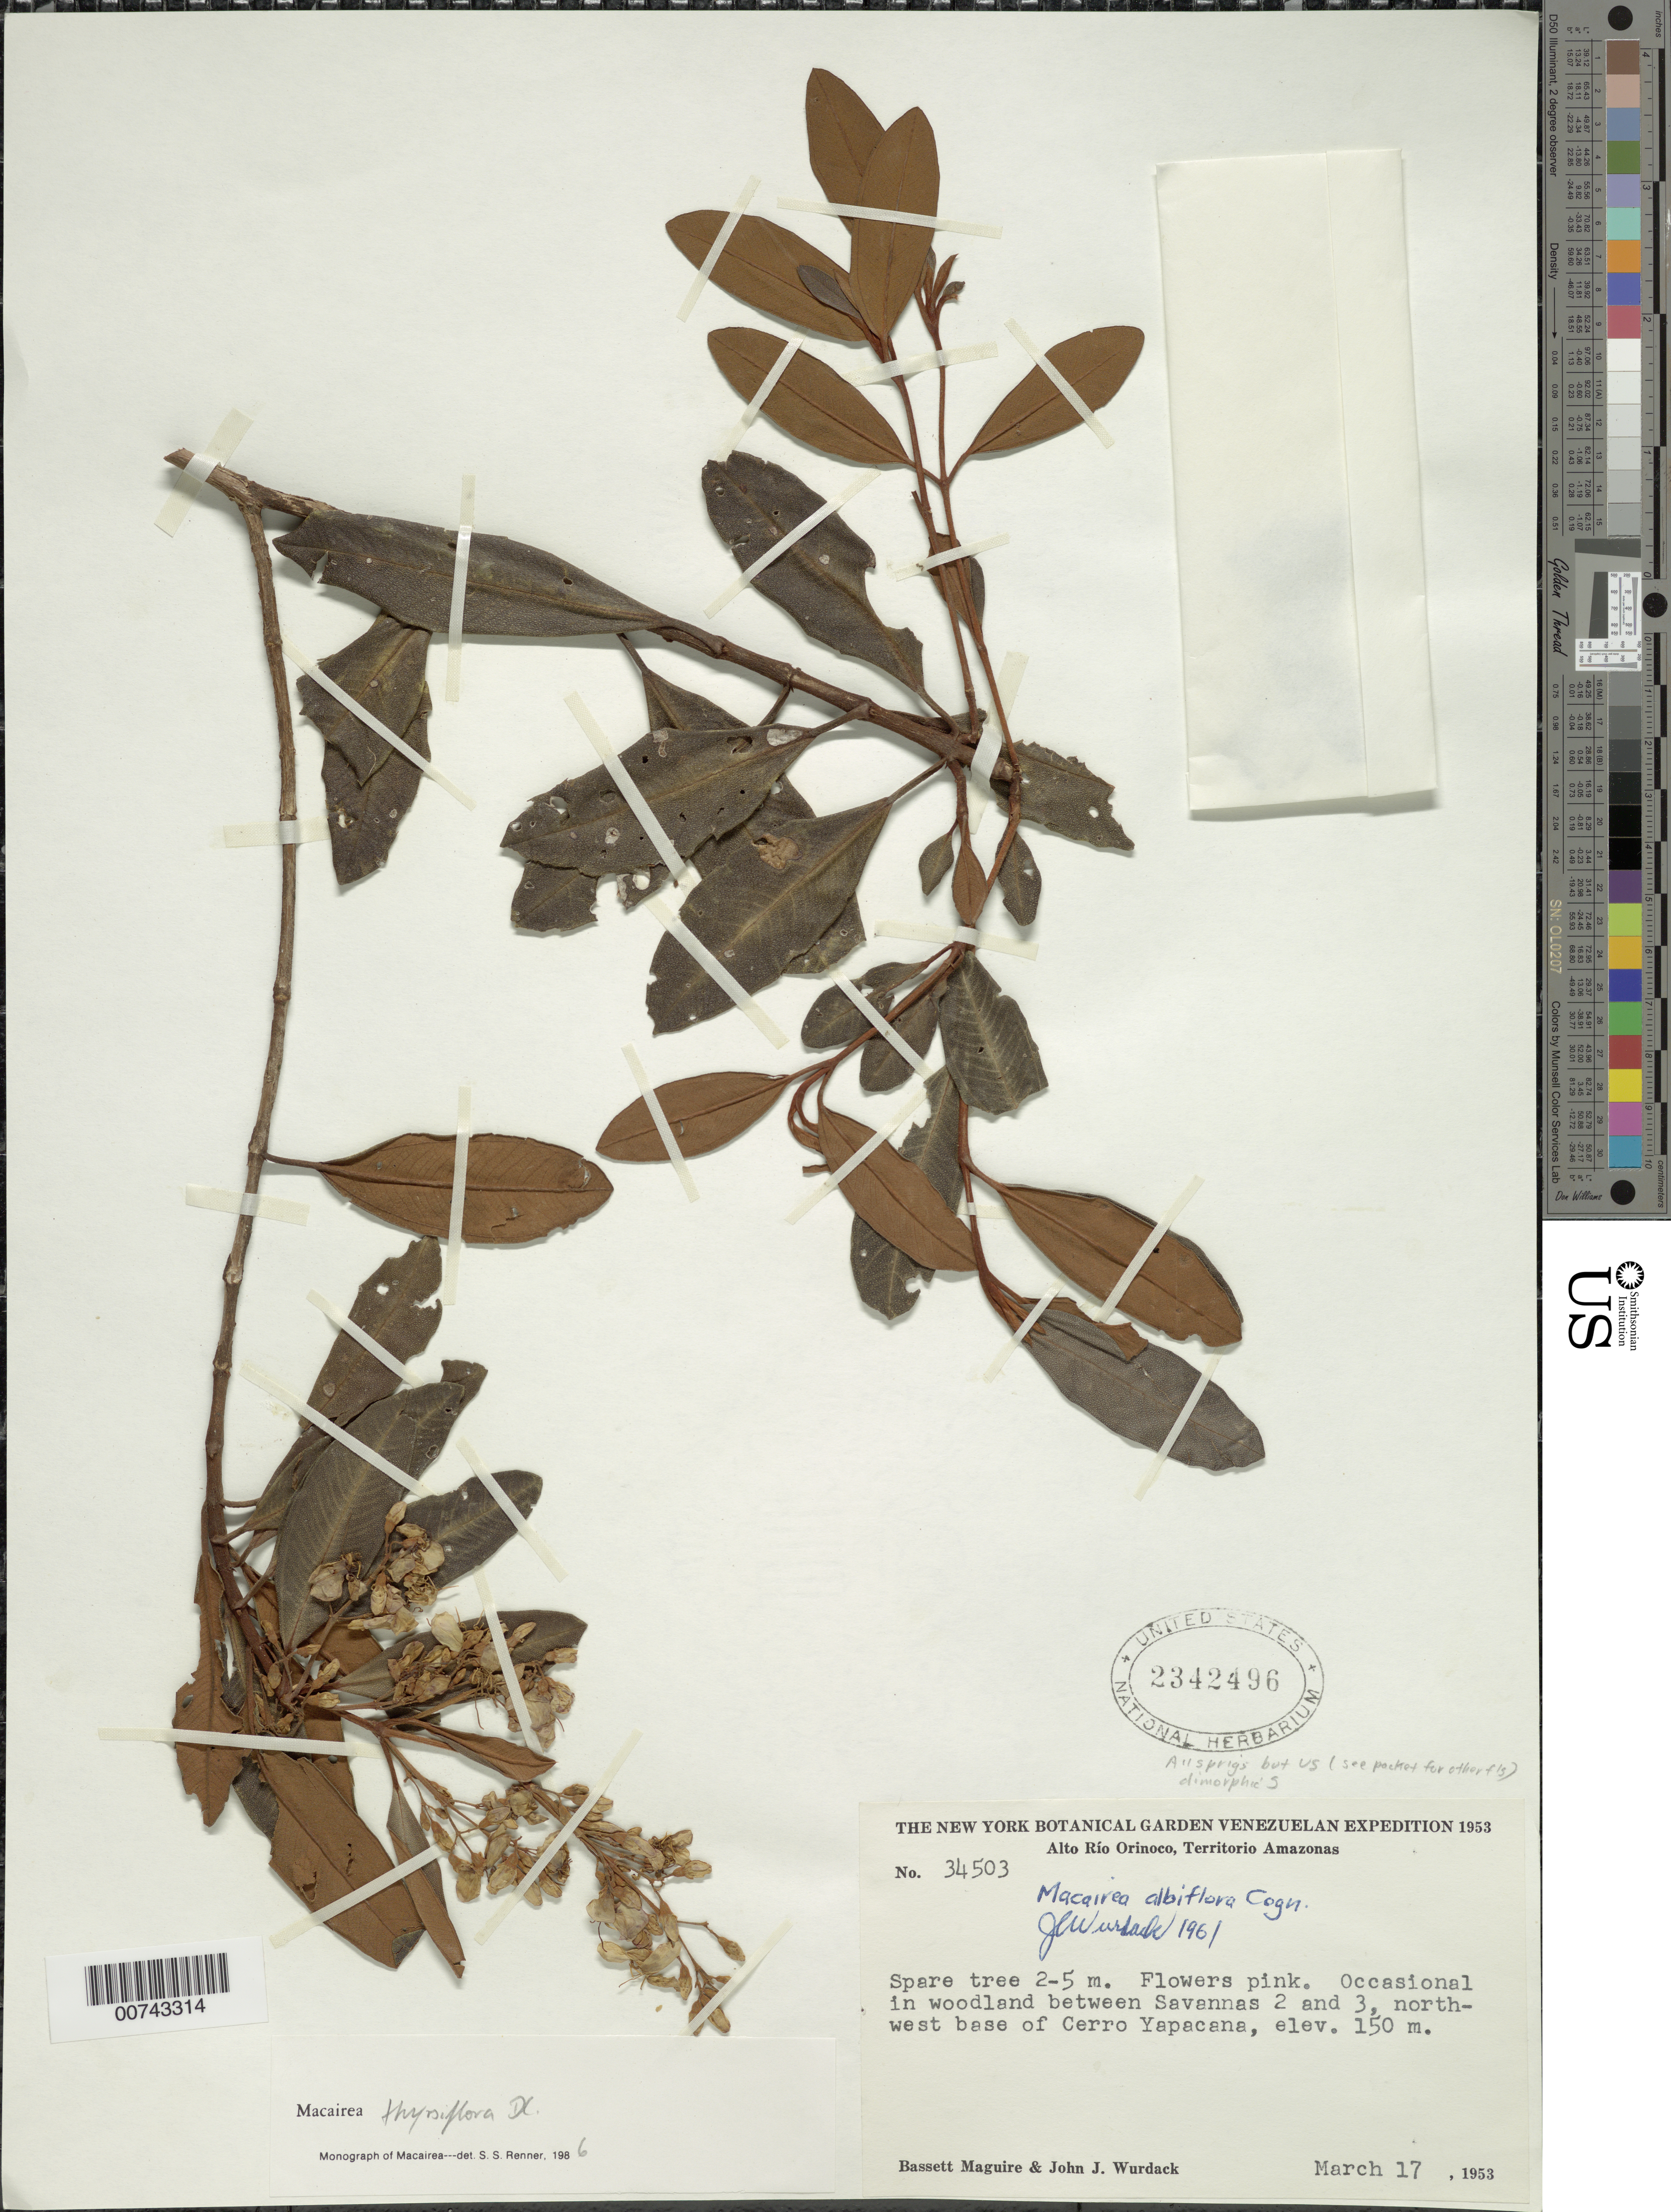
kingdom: Plantae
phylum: Tracheophyta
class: Magnoliopsida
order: Myrtales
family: Melastomataceae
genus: Macairea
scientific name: Macairea thyrsiflora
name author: DC.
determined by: Nunes da Silva, Diego, (RB), Jardim Botanico do Rio de Janeiro - Herbario (BRAZIL)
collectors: B. Maguire & J. J. Wurdack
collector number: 34503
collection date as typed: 17-Mar-53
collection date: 1953-03-17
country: Venezuela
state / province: Amazonas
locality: Alto Río Orinoco, Cerro Yapacána, NW base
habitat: Woodlands between Savannas 2 and 3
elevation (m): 150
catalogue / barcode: US 2342496